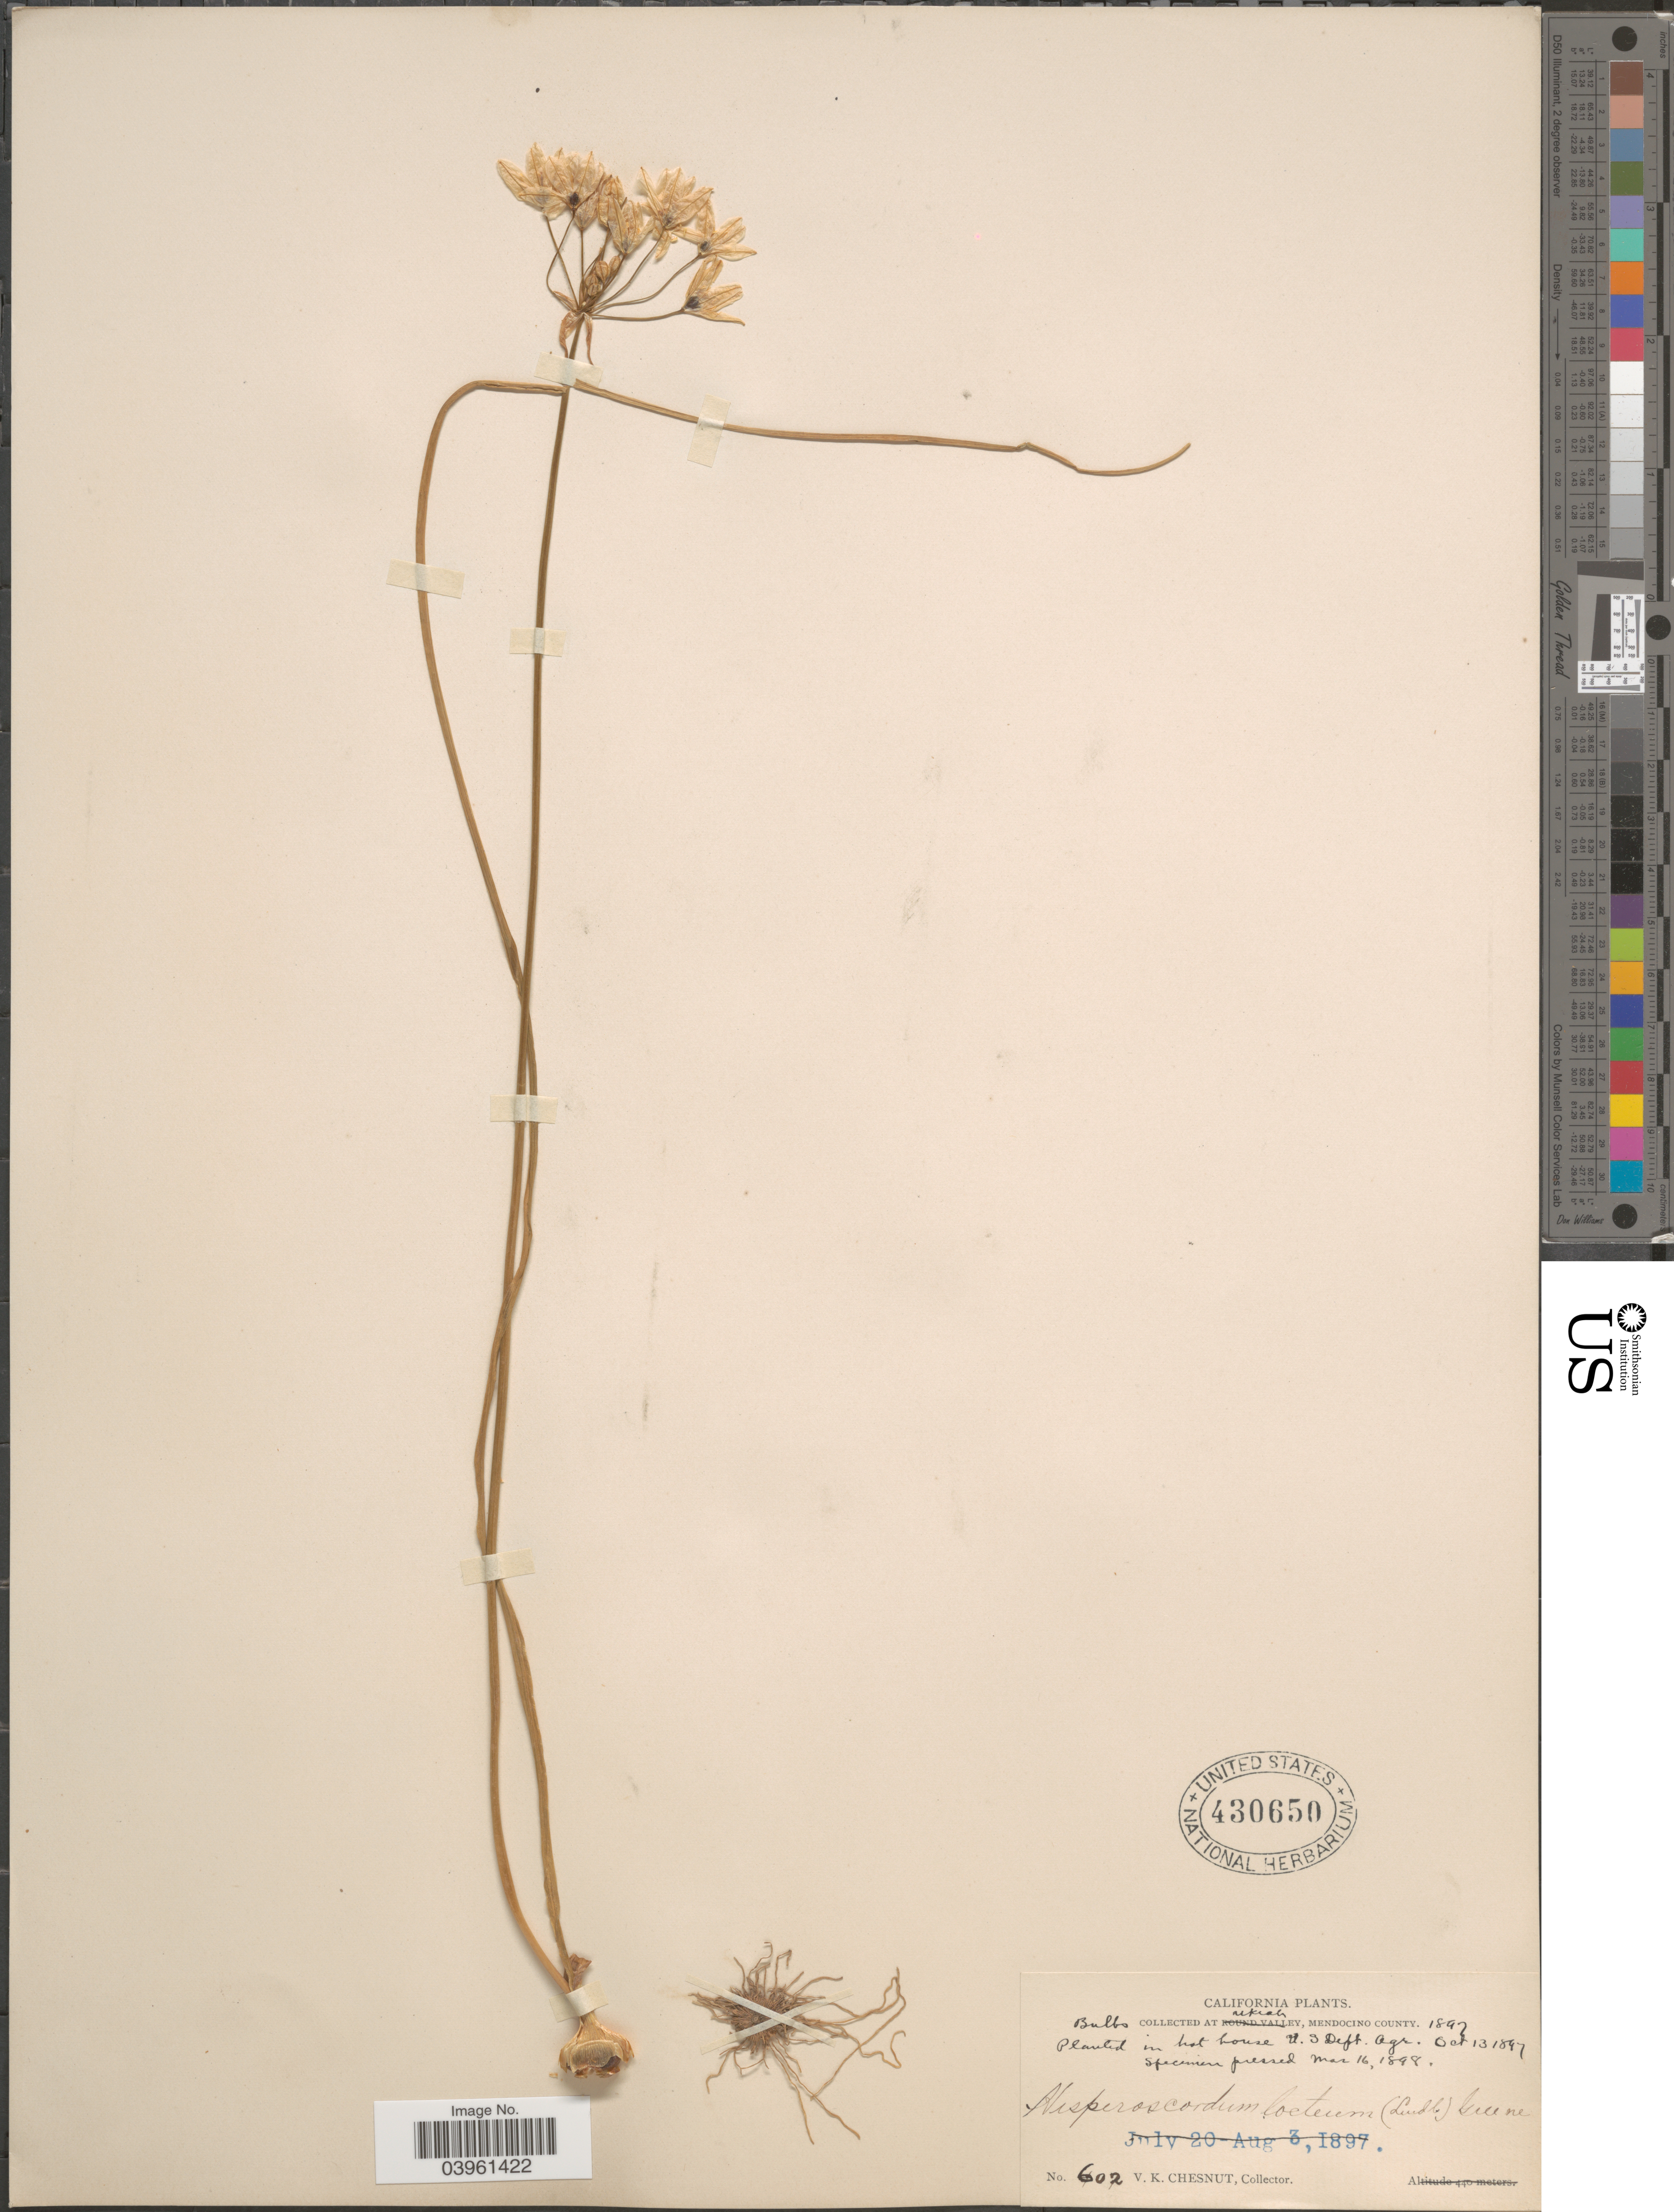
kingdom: Plantae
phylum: Tracheophyta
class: Liliopsida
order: Asparagales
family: Asparagaceae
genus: Triteleia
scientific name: Triteleia hyacinthina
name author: (Lindl.) Greene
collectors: V. Chesnut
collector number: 602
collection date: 1897-10-13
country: United States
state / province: California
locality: In hot house U.S. Dept. Agr.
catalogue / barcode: US 430650